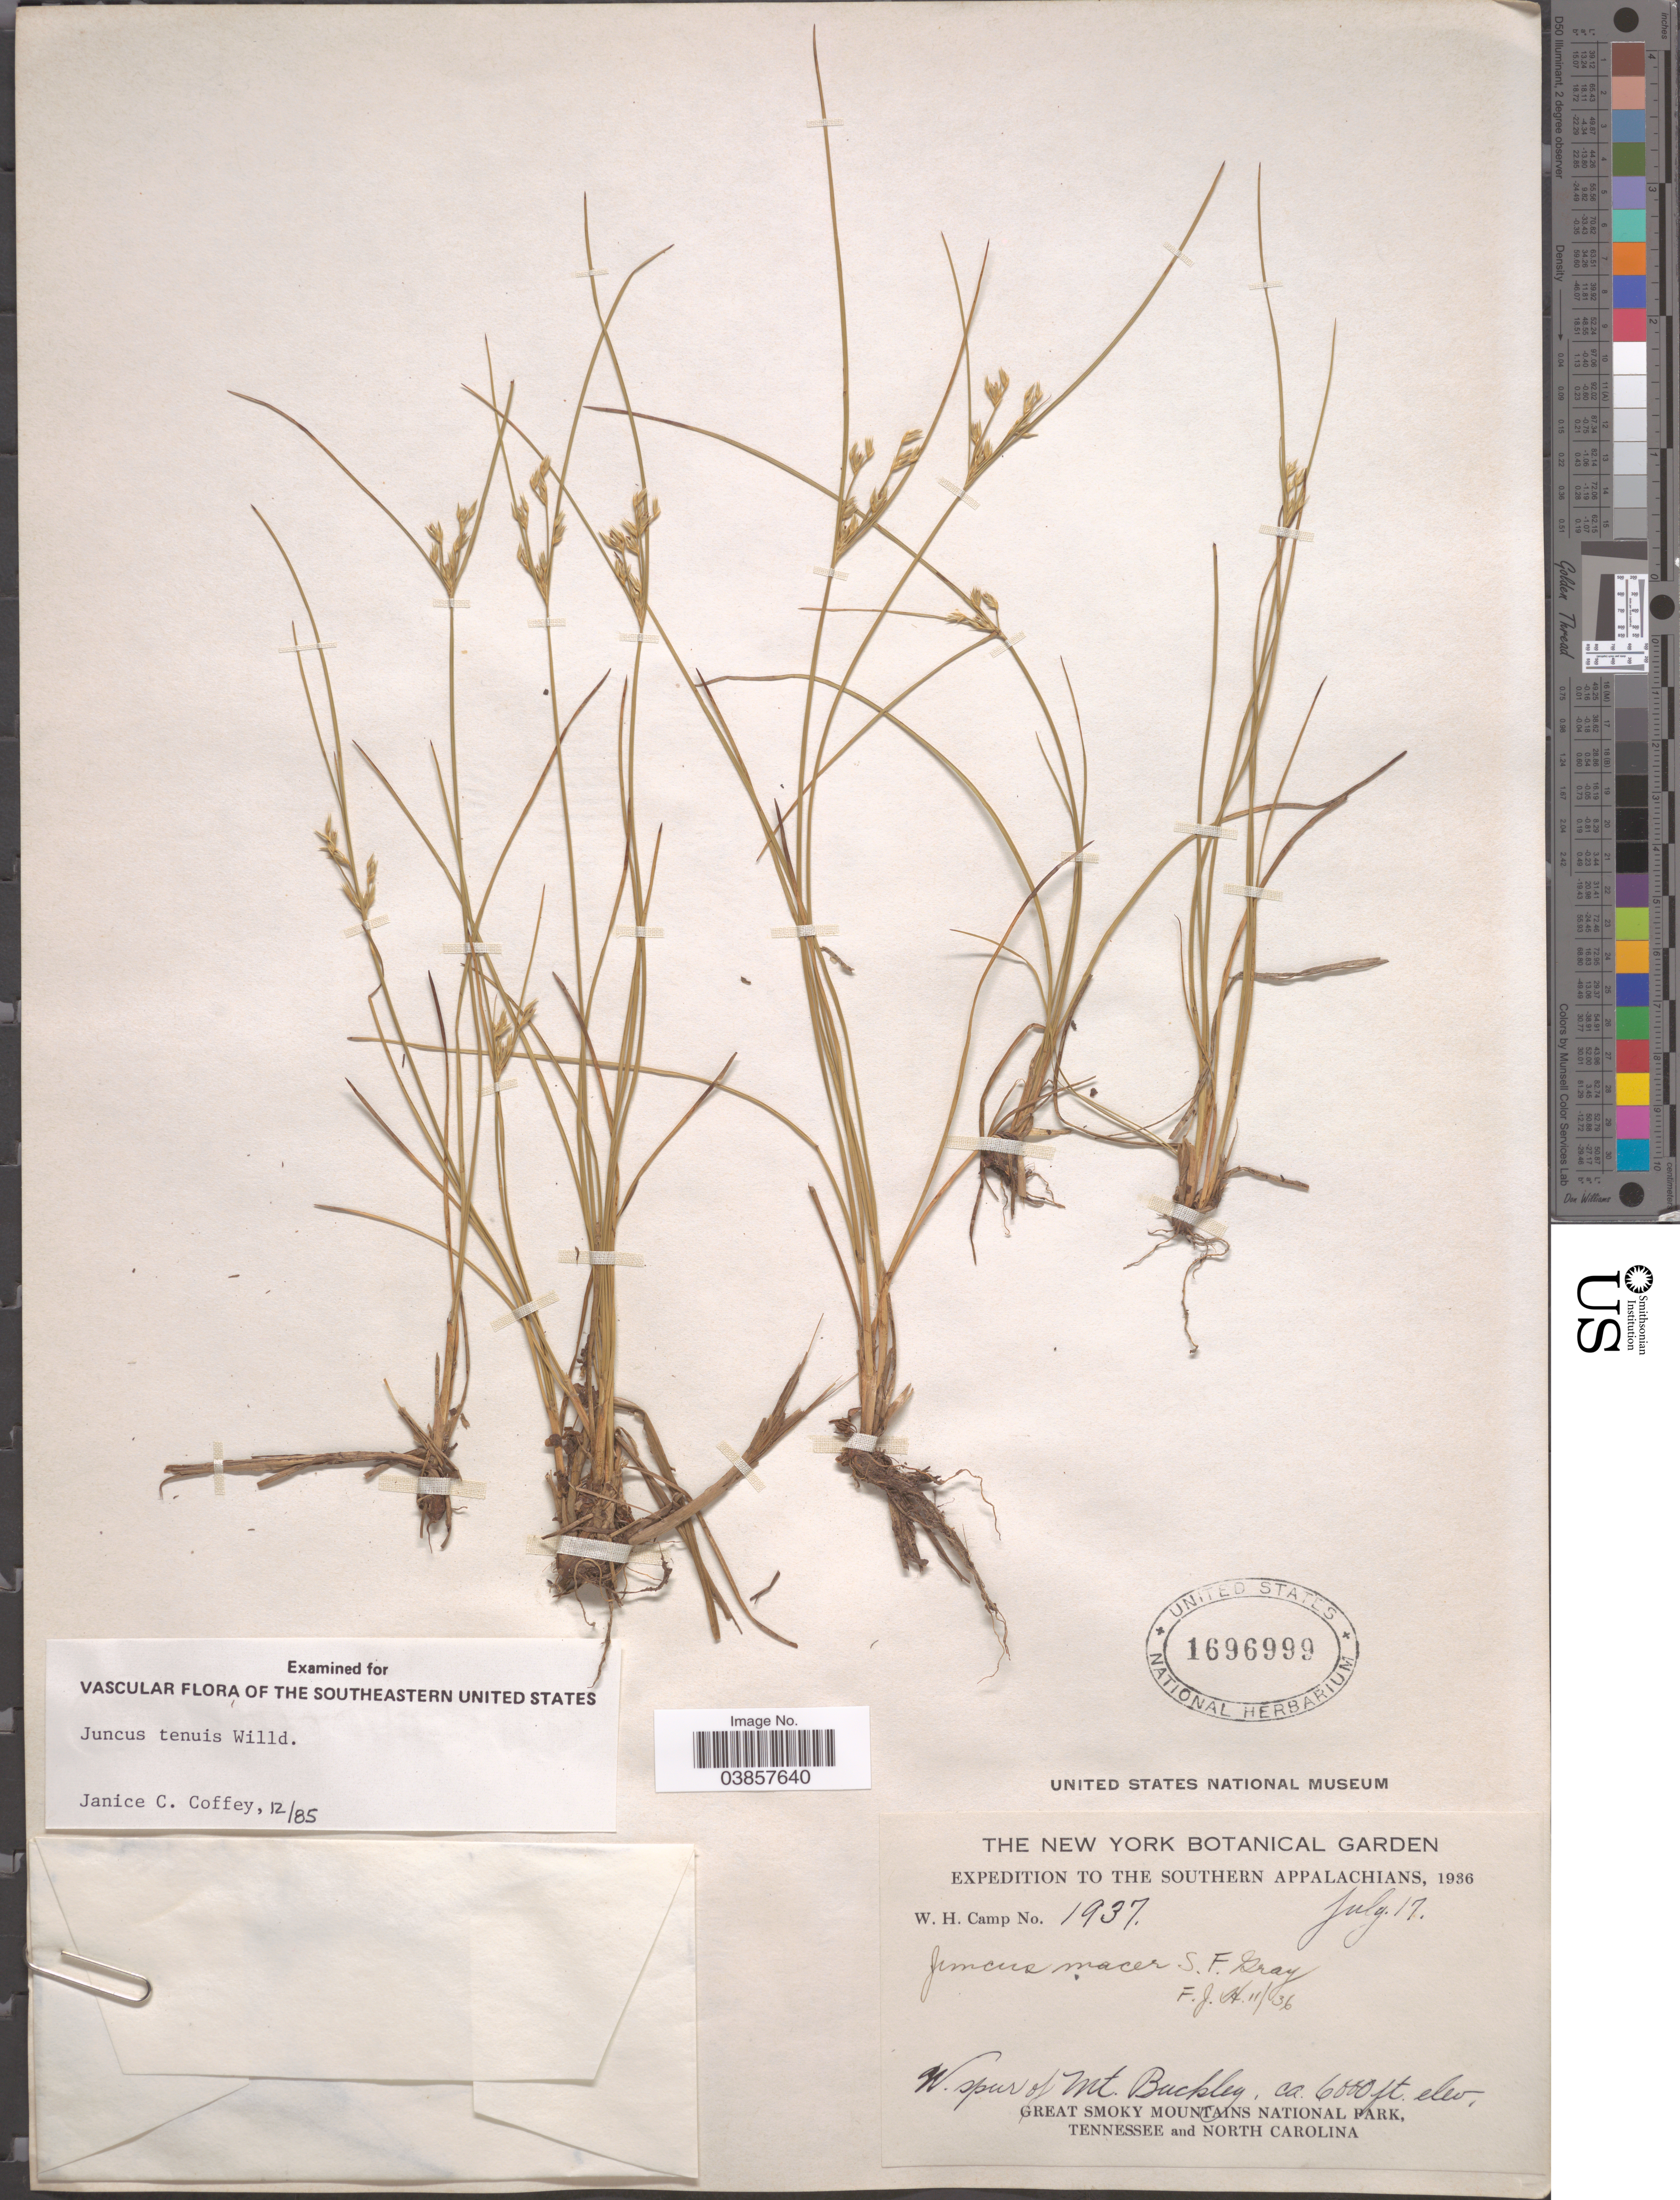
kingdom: Plantae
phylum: Tracheophyta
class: Liliopsida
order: Poales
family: Juncaceae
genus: Juncus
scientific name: Juncus tenuis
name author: Willd.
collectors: W. H. Camp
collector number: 1937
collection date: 1936-07-17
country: United States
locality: The Southern Appalachians. W. spur of Mt. Buckley. Great Smoky Mountains National Park.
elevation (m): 1829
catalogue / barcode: US 1696999